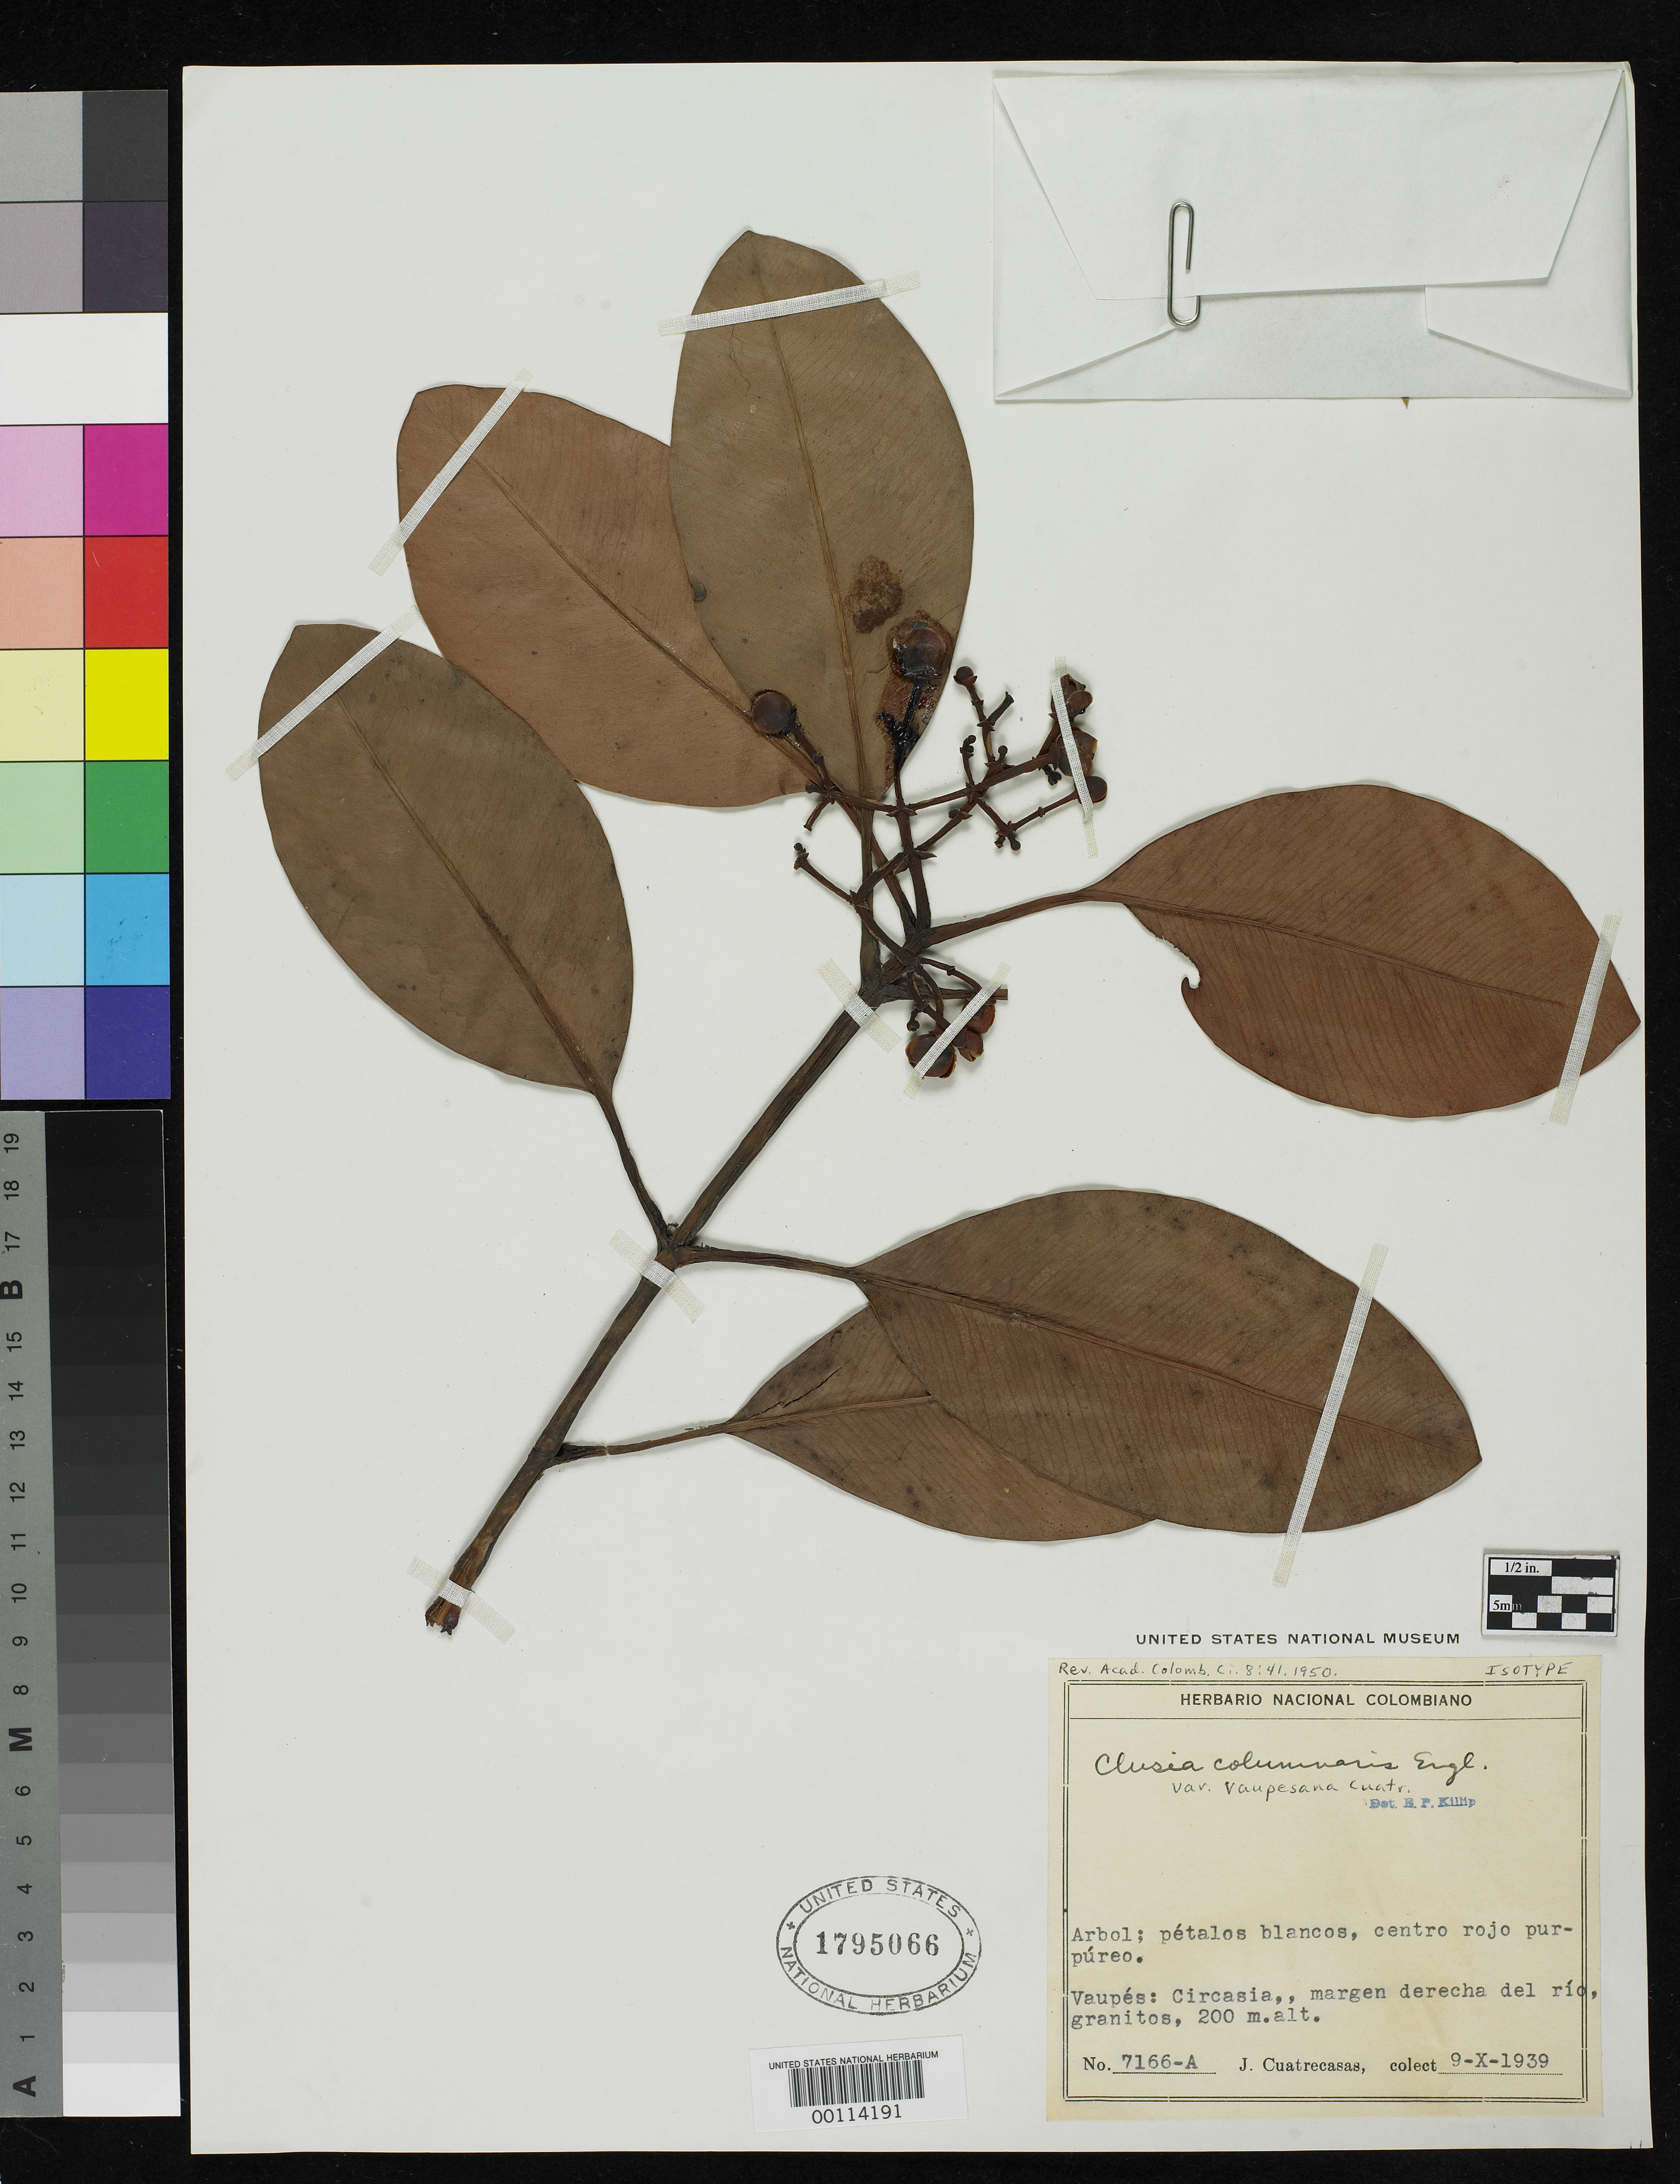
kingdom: Plantae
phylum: Tracheophyta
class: Magnoliopsida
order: Malpighiales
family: Clusiaceae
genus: Clusia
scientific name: Clusia columnaris var. vaupesana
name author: Cuatrec.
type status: Isotype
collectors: J. Cuatrecasas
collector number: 7166 a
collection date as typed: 09 Oct 1939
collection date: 1939-10-09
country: Colombia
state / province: Vaupés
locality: Circasia.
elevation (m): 200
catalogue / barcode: US 1795066